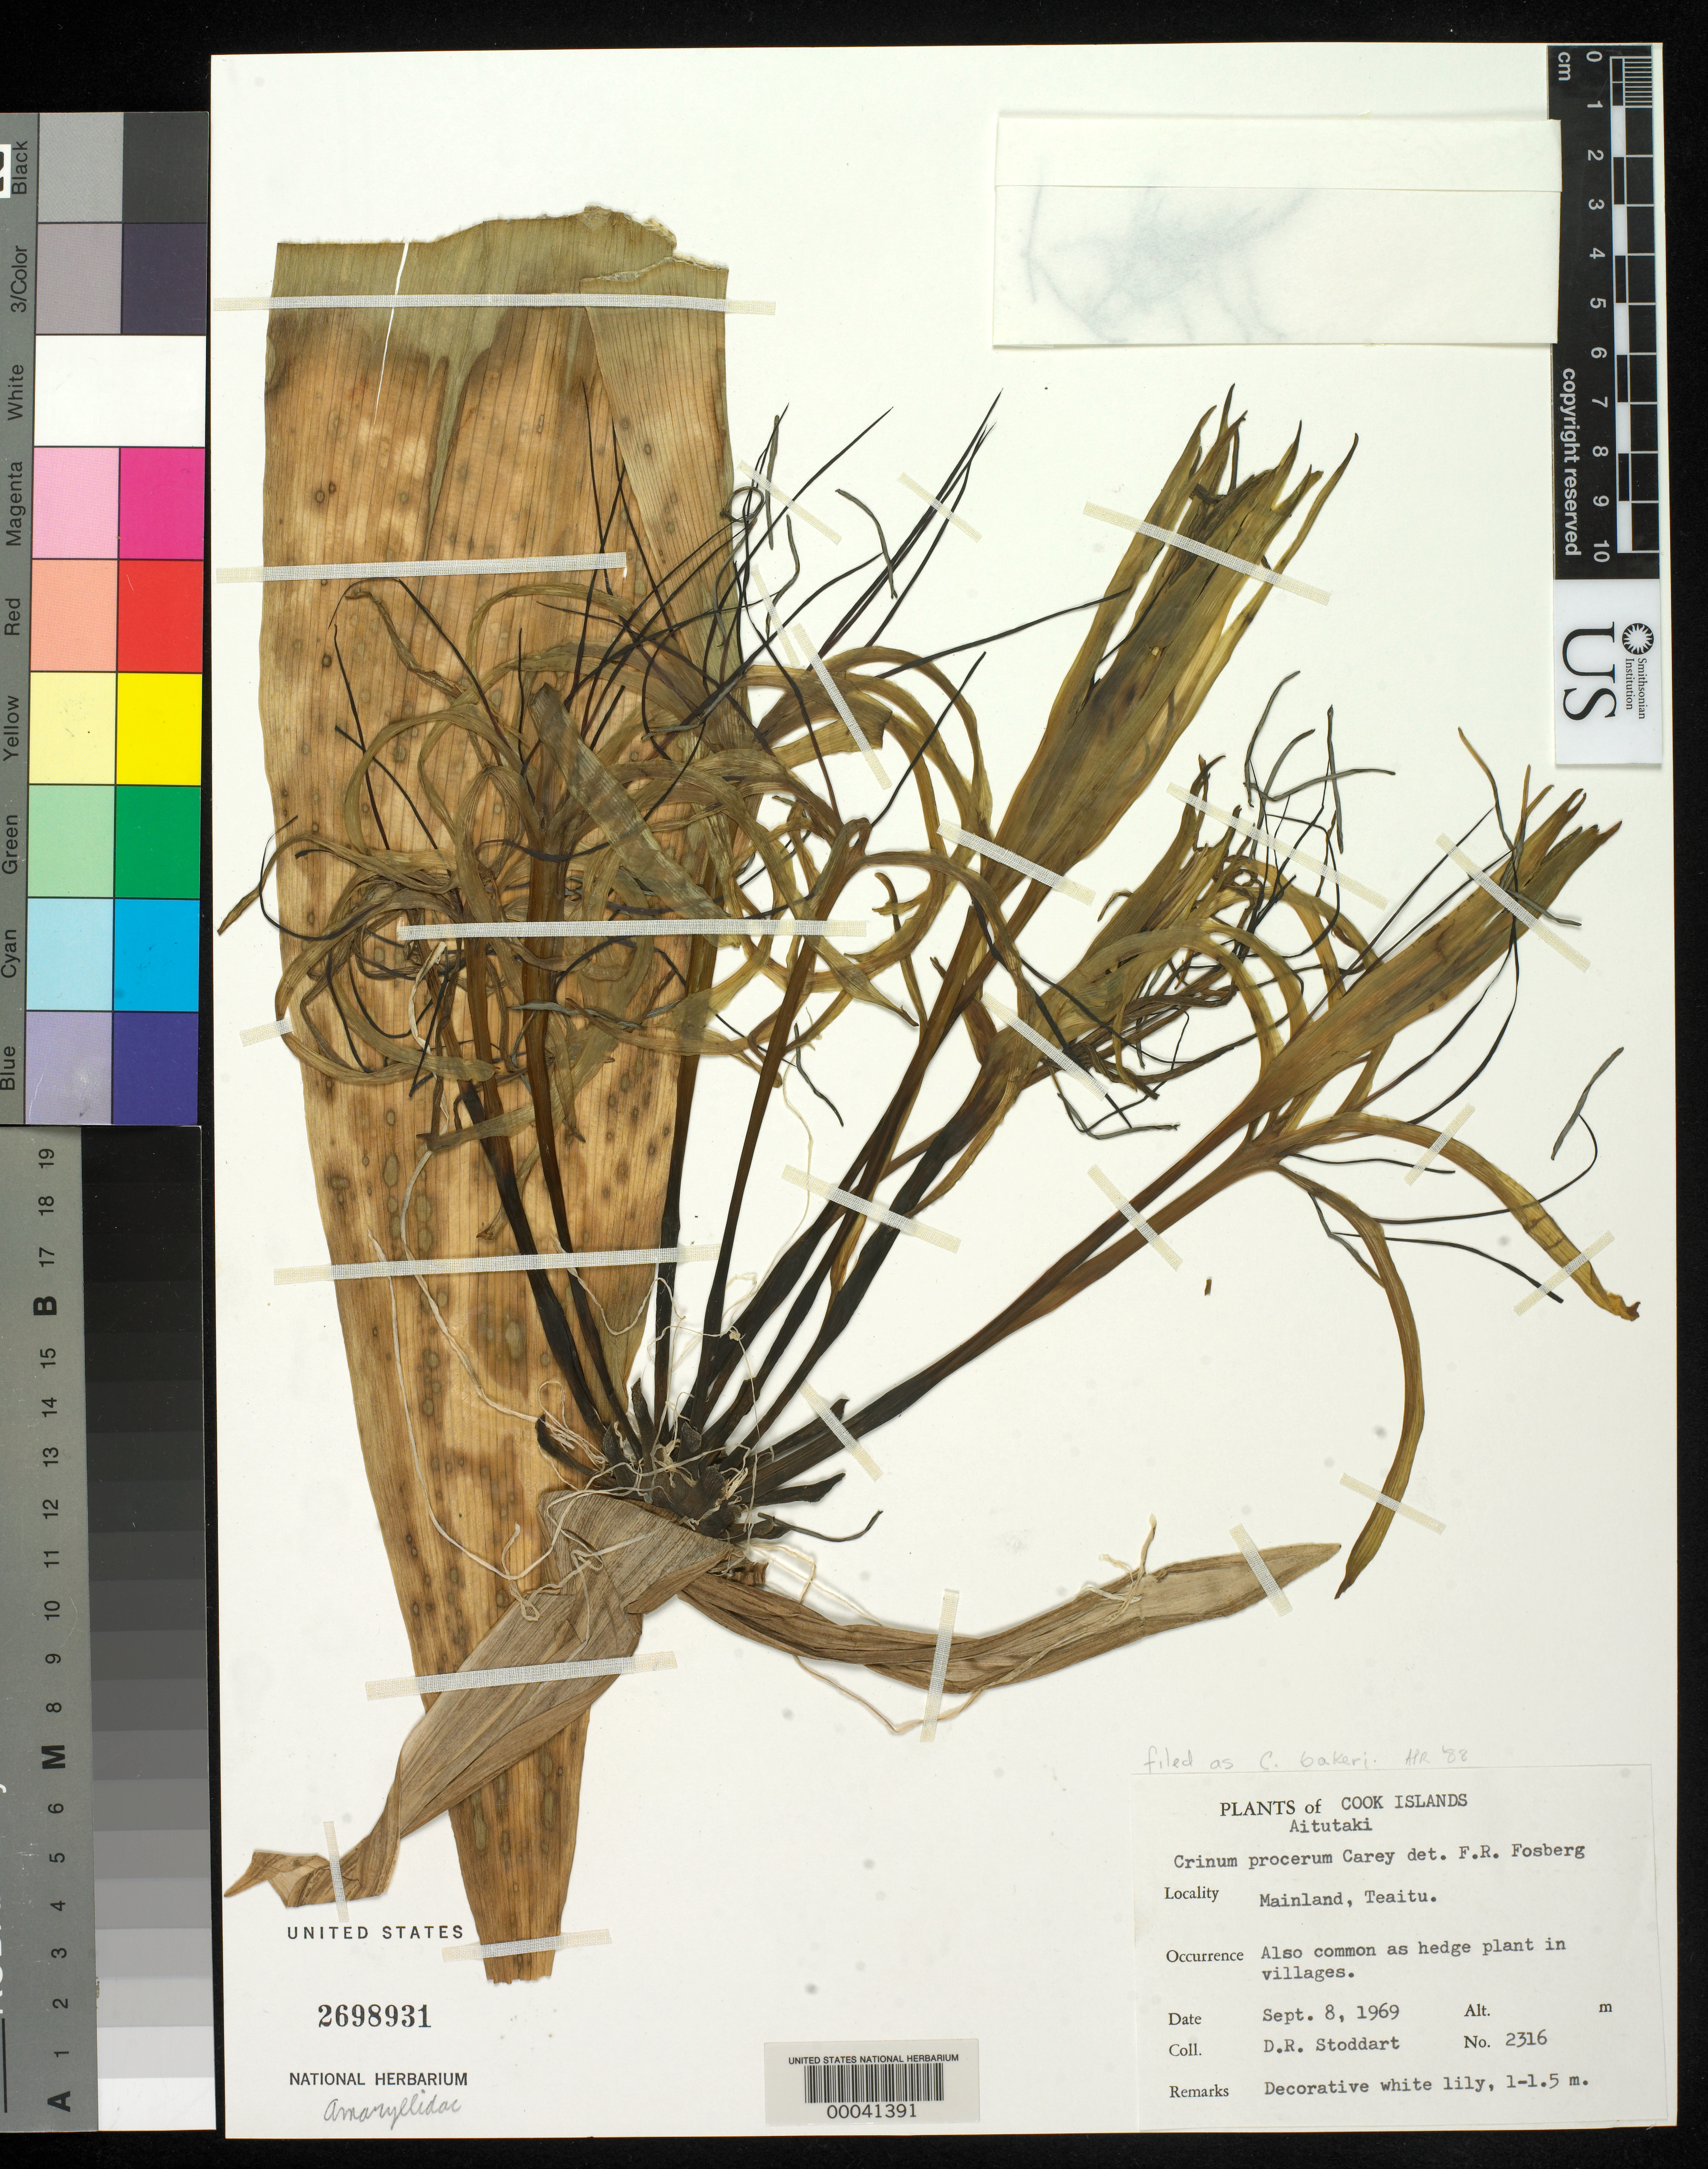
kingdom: Plantae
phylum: Tracheophyta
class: Liliopsida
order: Asparagales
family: Amaryllidaceae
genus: Crinum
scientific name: Crinum bakeri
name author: K. Schum.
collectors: D. R. Stoddart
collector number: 2316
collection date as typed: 08 Sep 1969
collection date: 1969-09-08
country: Cook Islands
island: Aitutaki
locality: Mainland, Teaitu [Southern Cook Is.]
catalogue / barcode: US 2698931